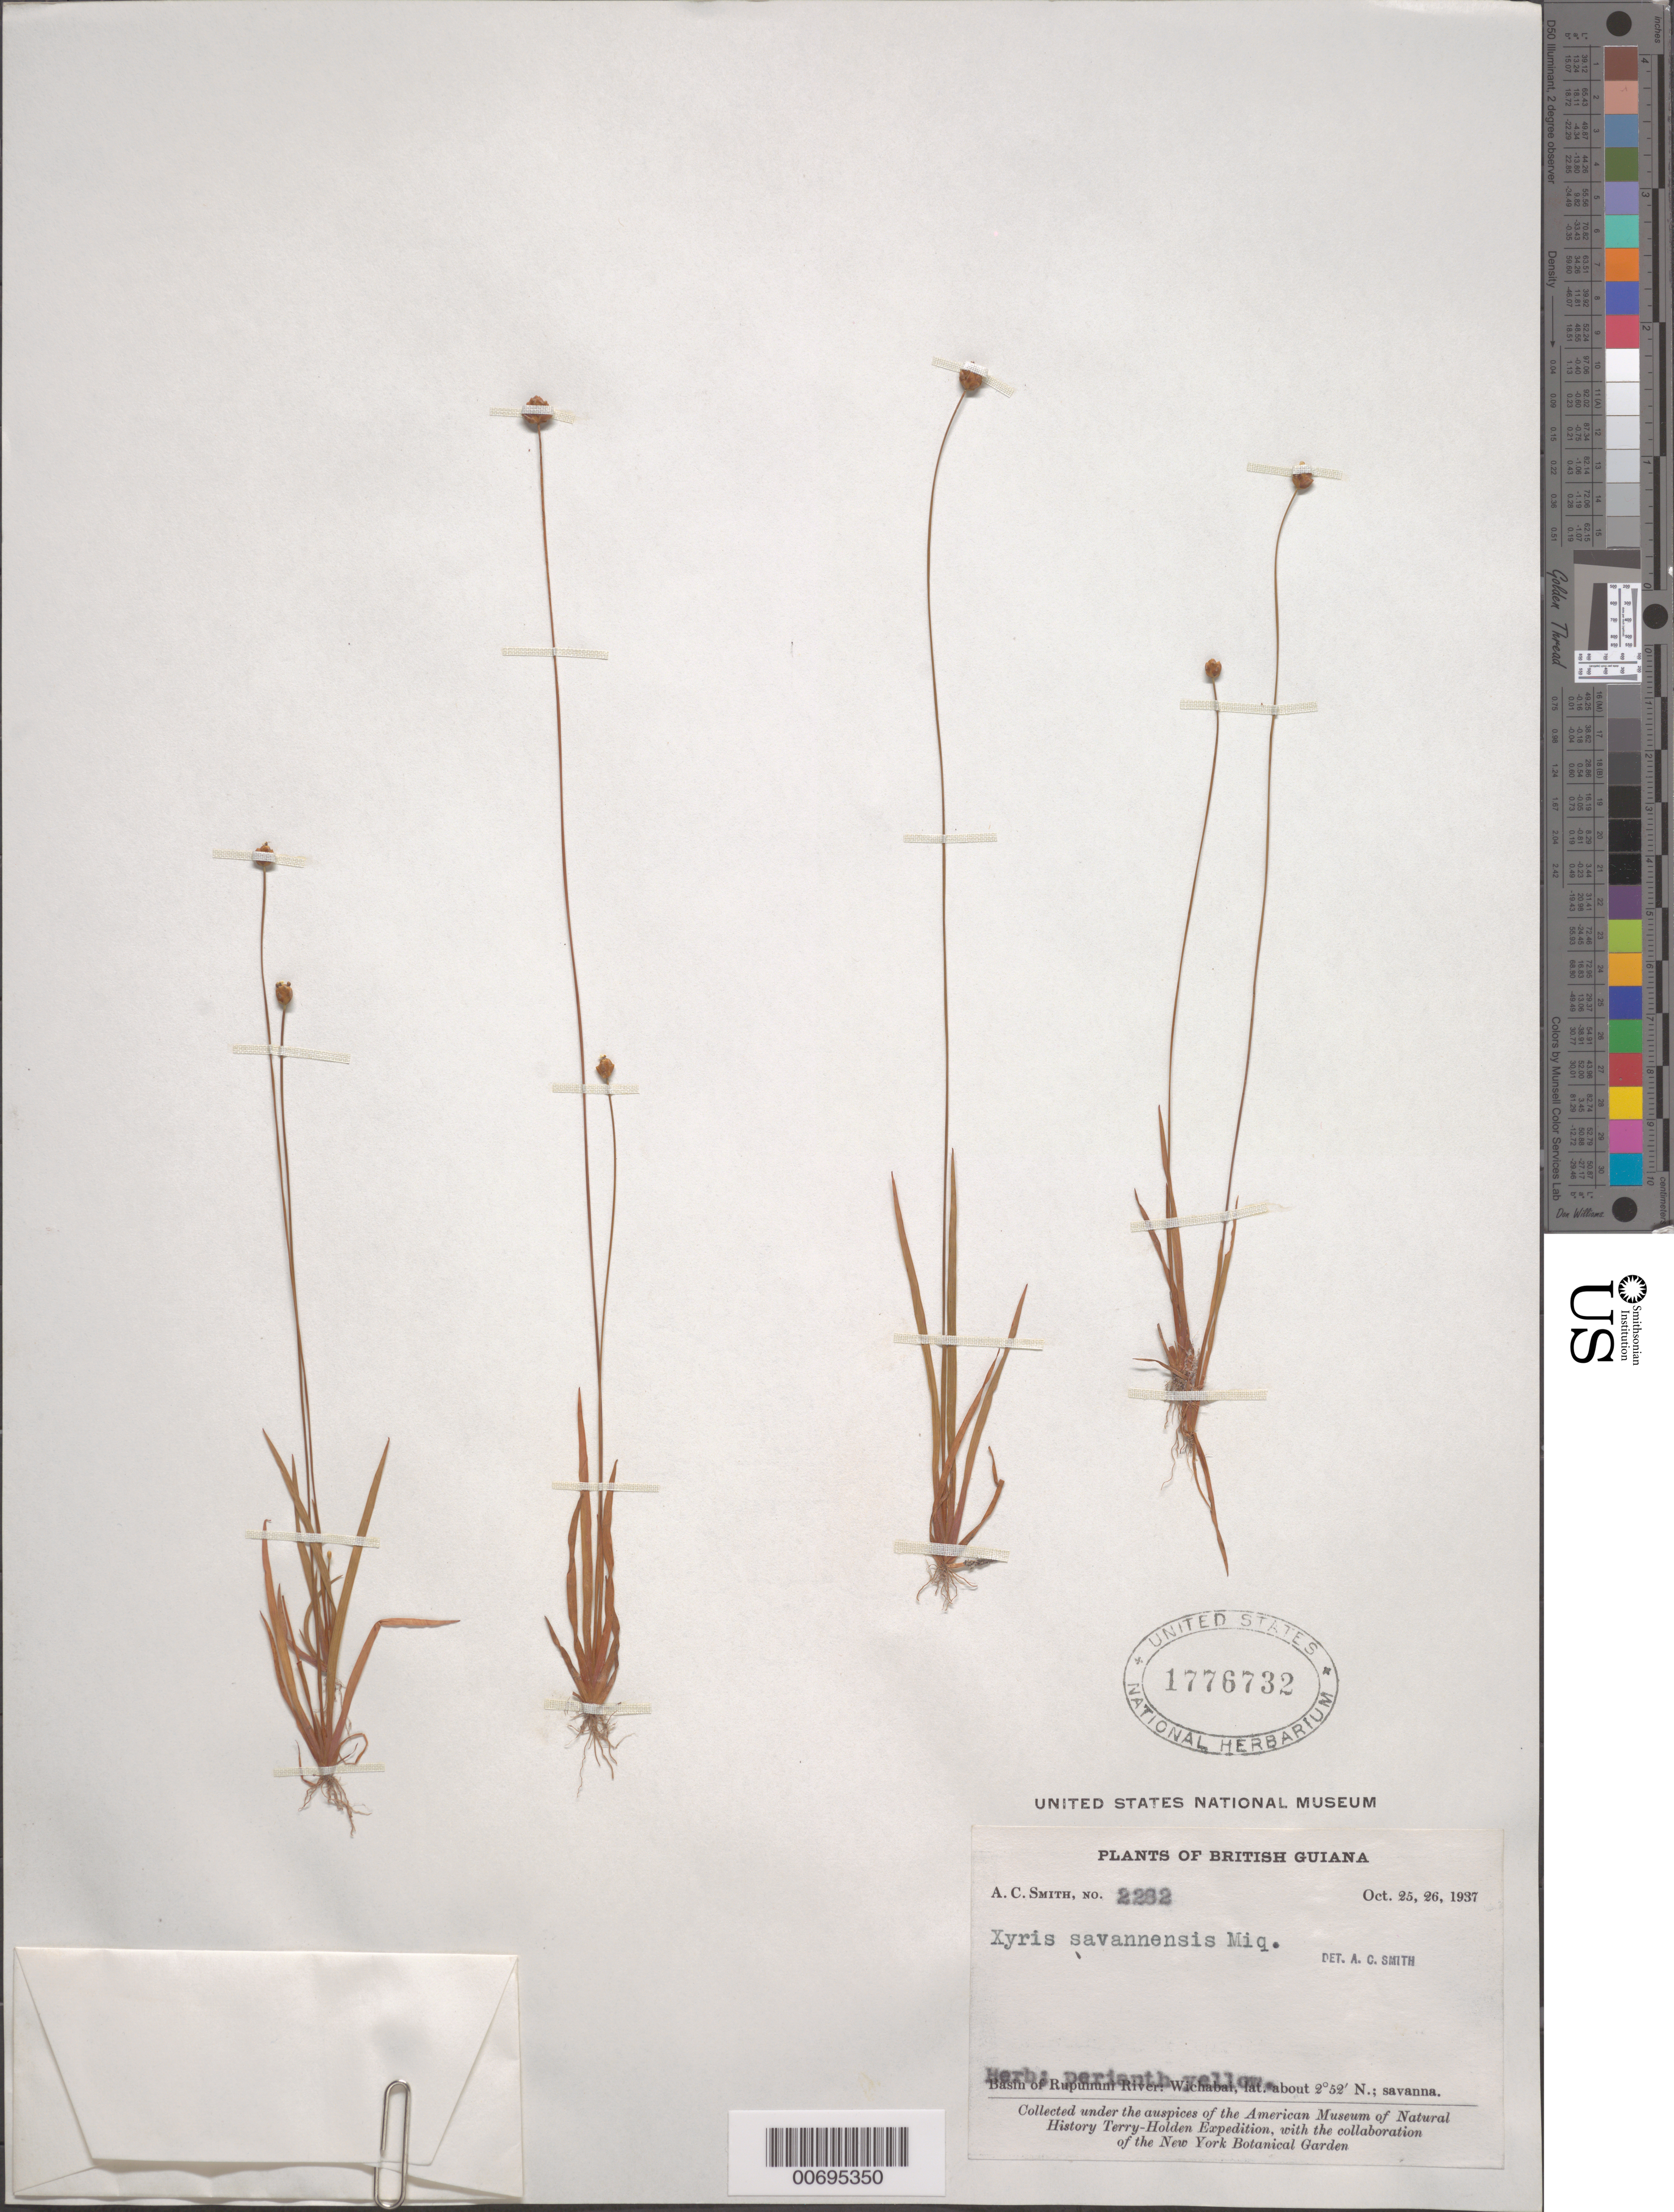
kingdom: Plantae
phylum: Tracheophyta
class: Liliopsida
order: Poales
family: Xyridaceae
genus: Xyris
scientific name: Xyris savanensis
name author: Miq.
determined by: Smith, A. C.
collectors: A. C. Smith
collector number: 2282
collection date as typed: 25-Oct-37 to 26-Oct-37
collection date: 1937-10-25/1937-10-26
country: Guyana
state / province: U. Takutu-U. Essequibo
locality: Wichabai, Rupununi River basin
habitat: Savanna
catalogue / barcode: US 1776732